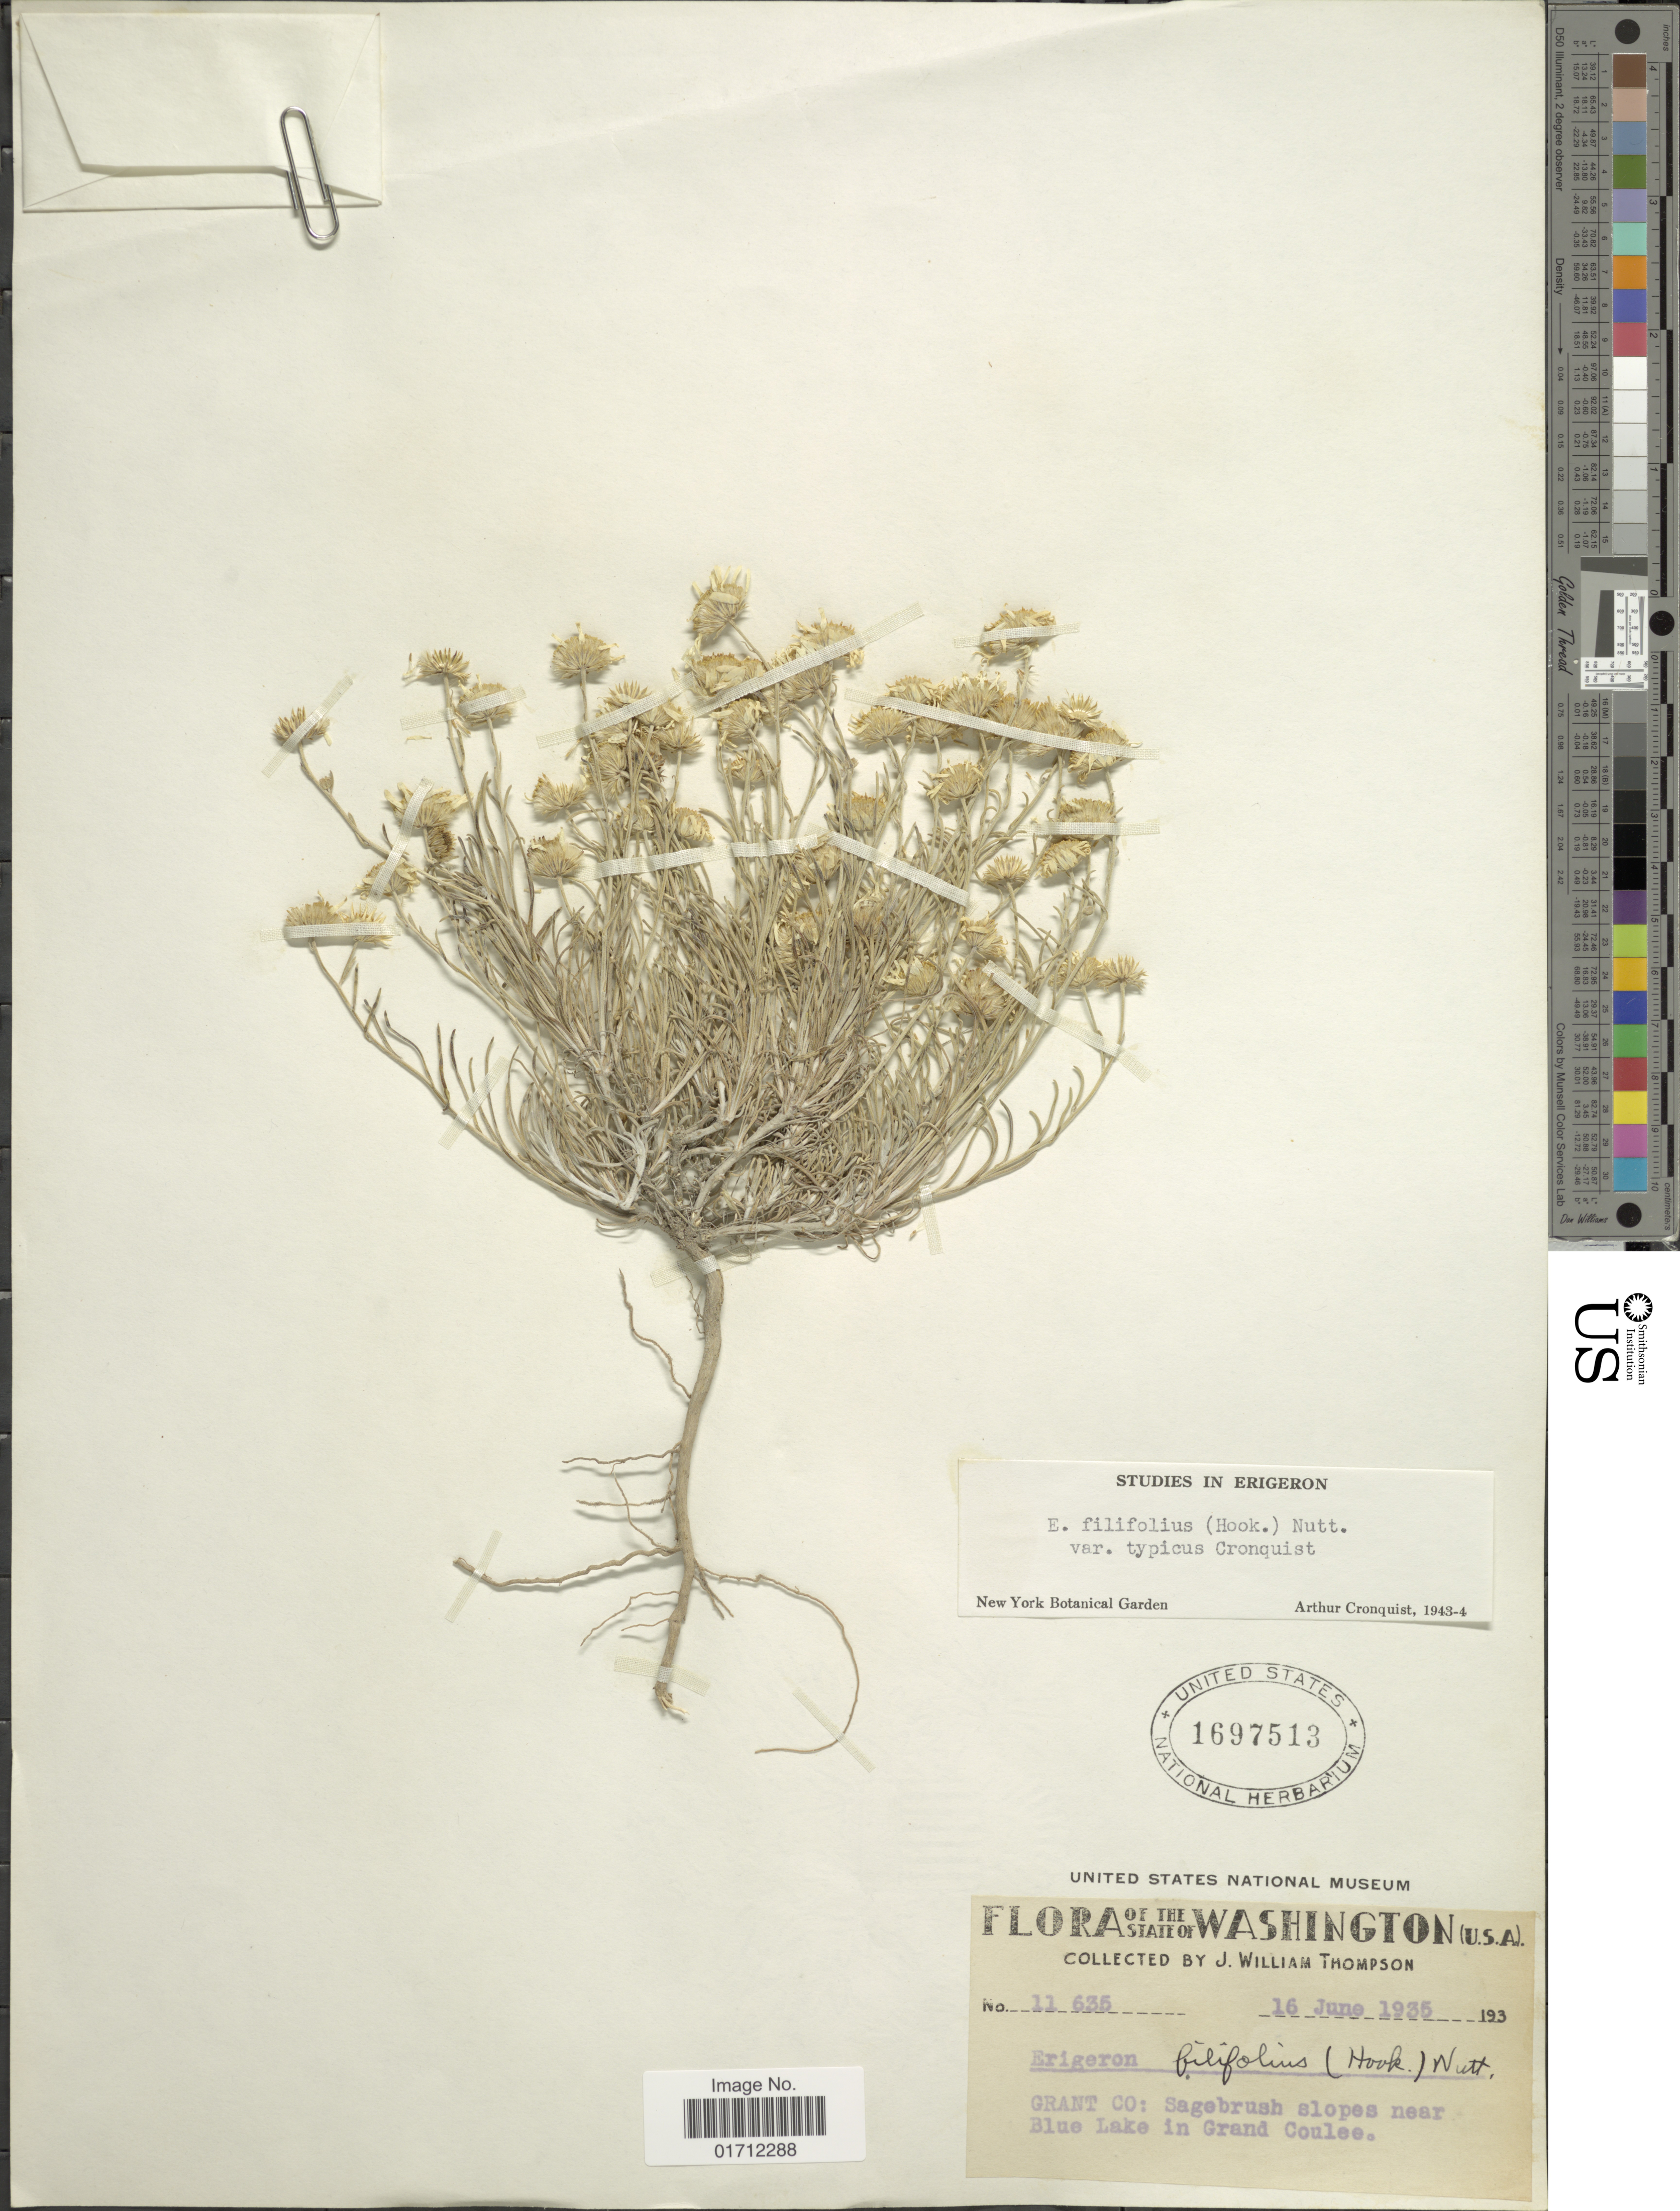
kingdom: Plantae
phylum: Tracheophyta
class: Magnoliopsida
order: Asterales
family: Asteraceae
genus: Erigeron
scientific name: Erigeron filifolius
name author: (Hook.) Nutt.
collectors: J. W. Thompson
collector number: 11635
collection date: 1935-06-16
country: United States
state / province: Washington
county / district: Grant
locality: Grant Co: Sagebrush slopes near Blue Lake in Grand Coulee.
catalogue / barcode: US 1697513